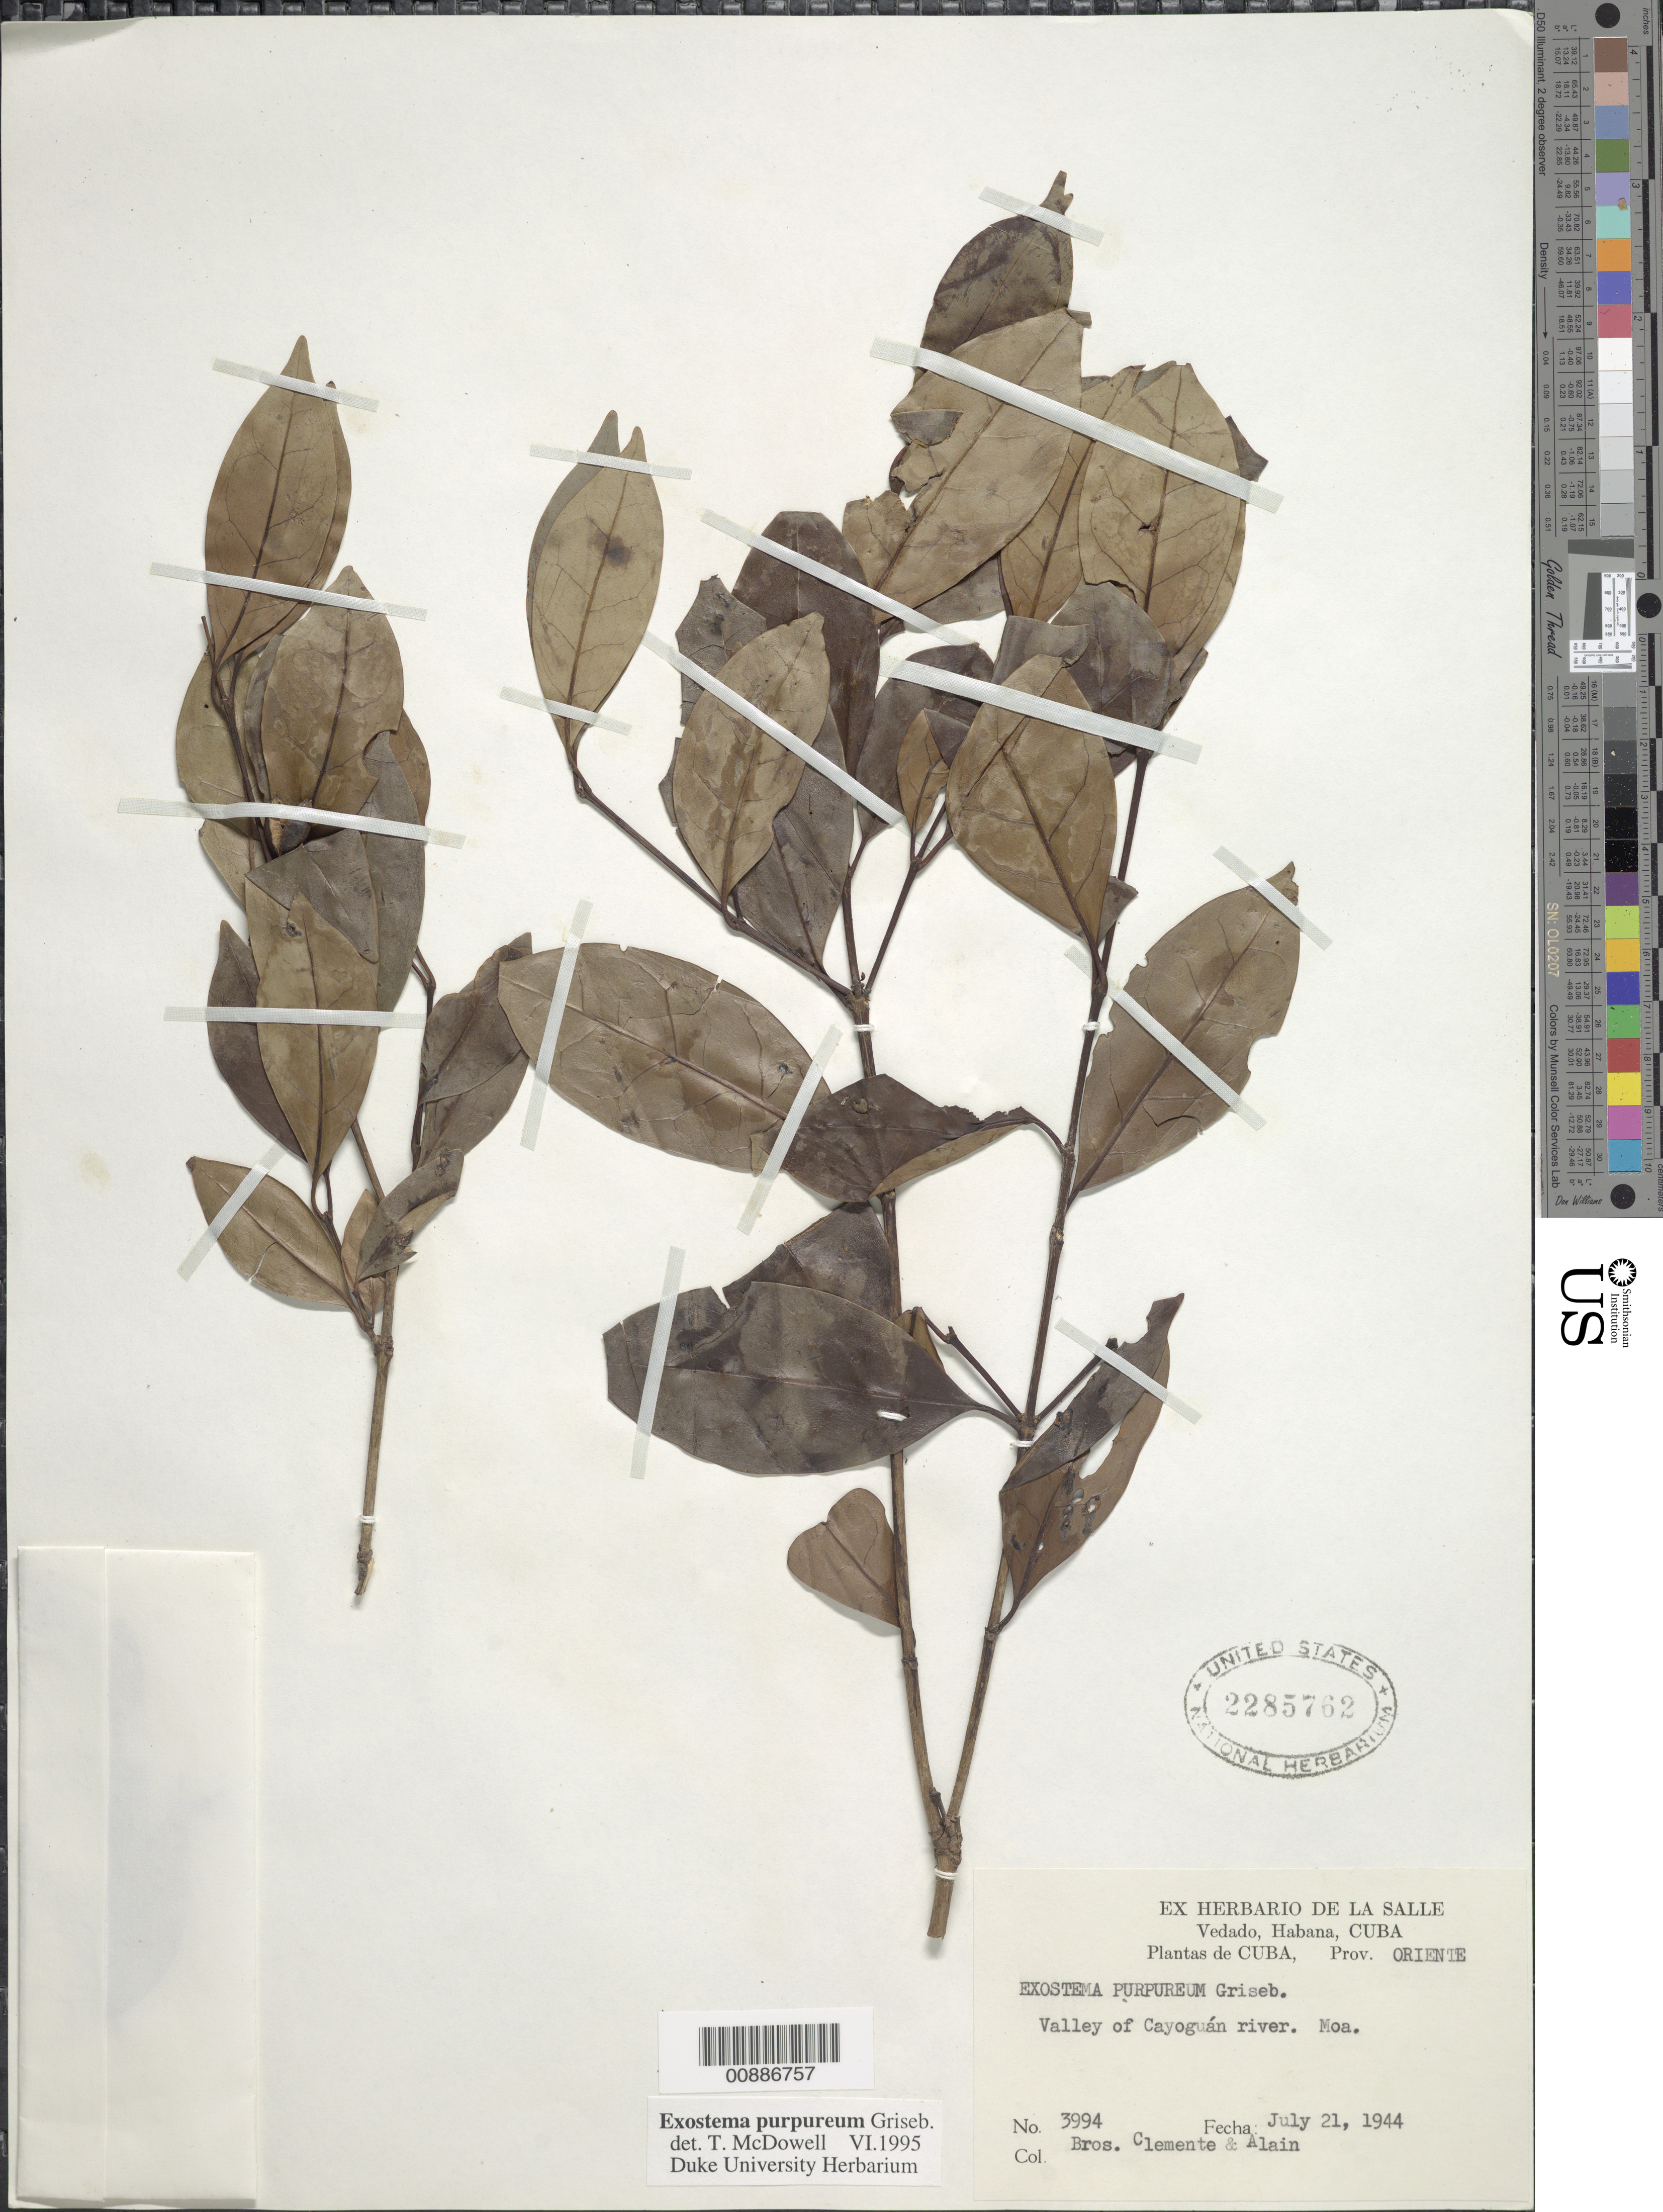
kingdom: Plantae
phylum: Tracheophyta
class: Magnoliopsida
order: Gentianales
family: Rubiaceae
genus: Exostema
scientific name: Exostema purpureum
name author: Griseb.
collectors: Bro. Clemente & A. H. Liogier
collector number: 3994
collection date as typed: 21 Jul 1944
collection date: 1944-07-21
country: Cuba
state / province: Oriente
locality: Valley of Cayoguáa River, Moa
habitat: River valley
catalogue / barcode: US 2285762